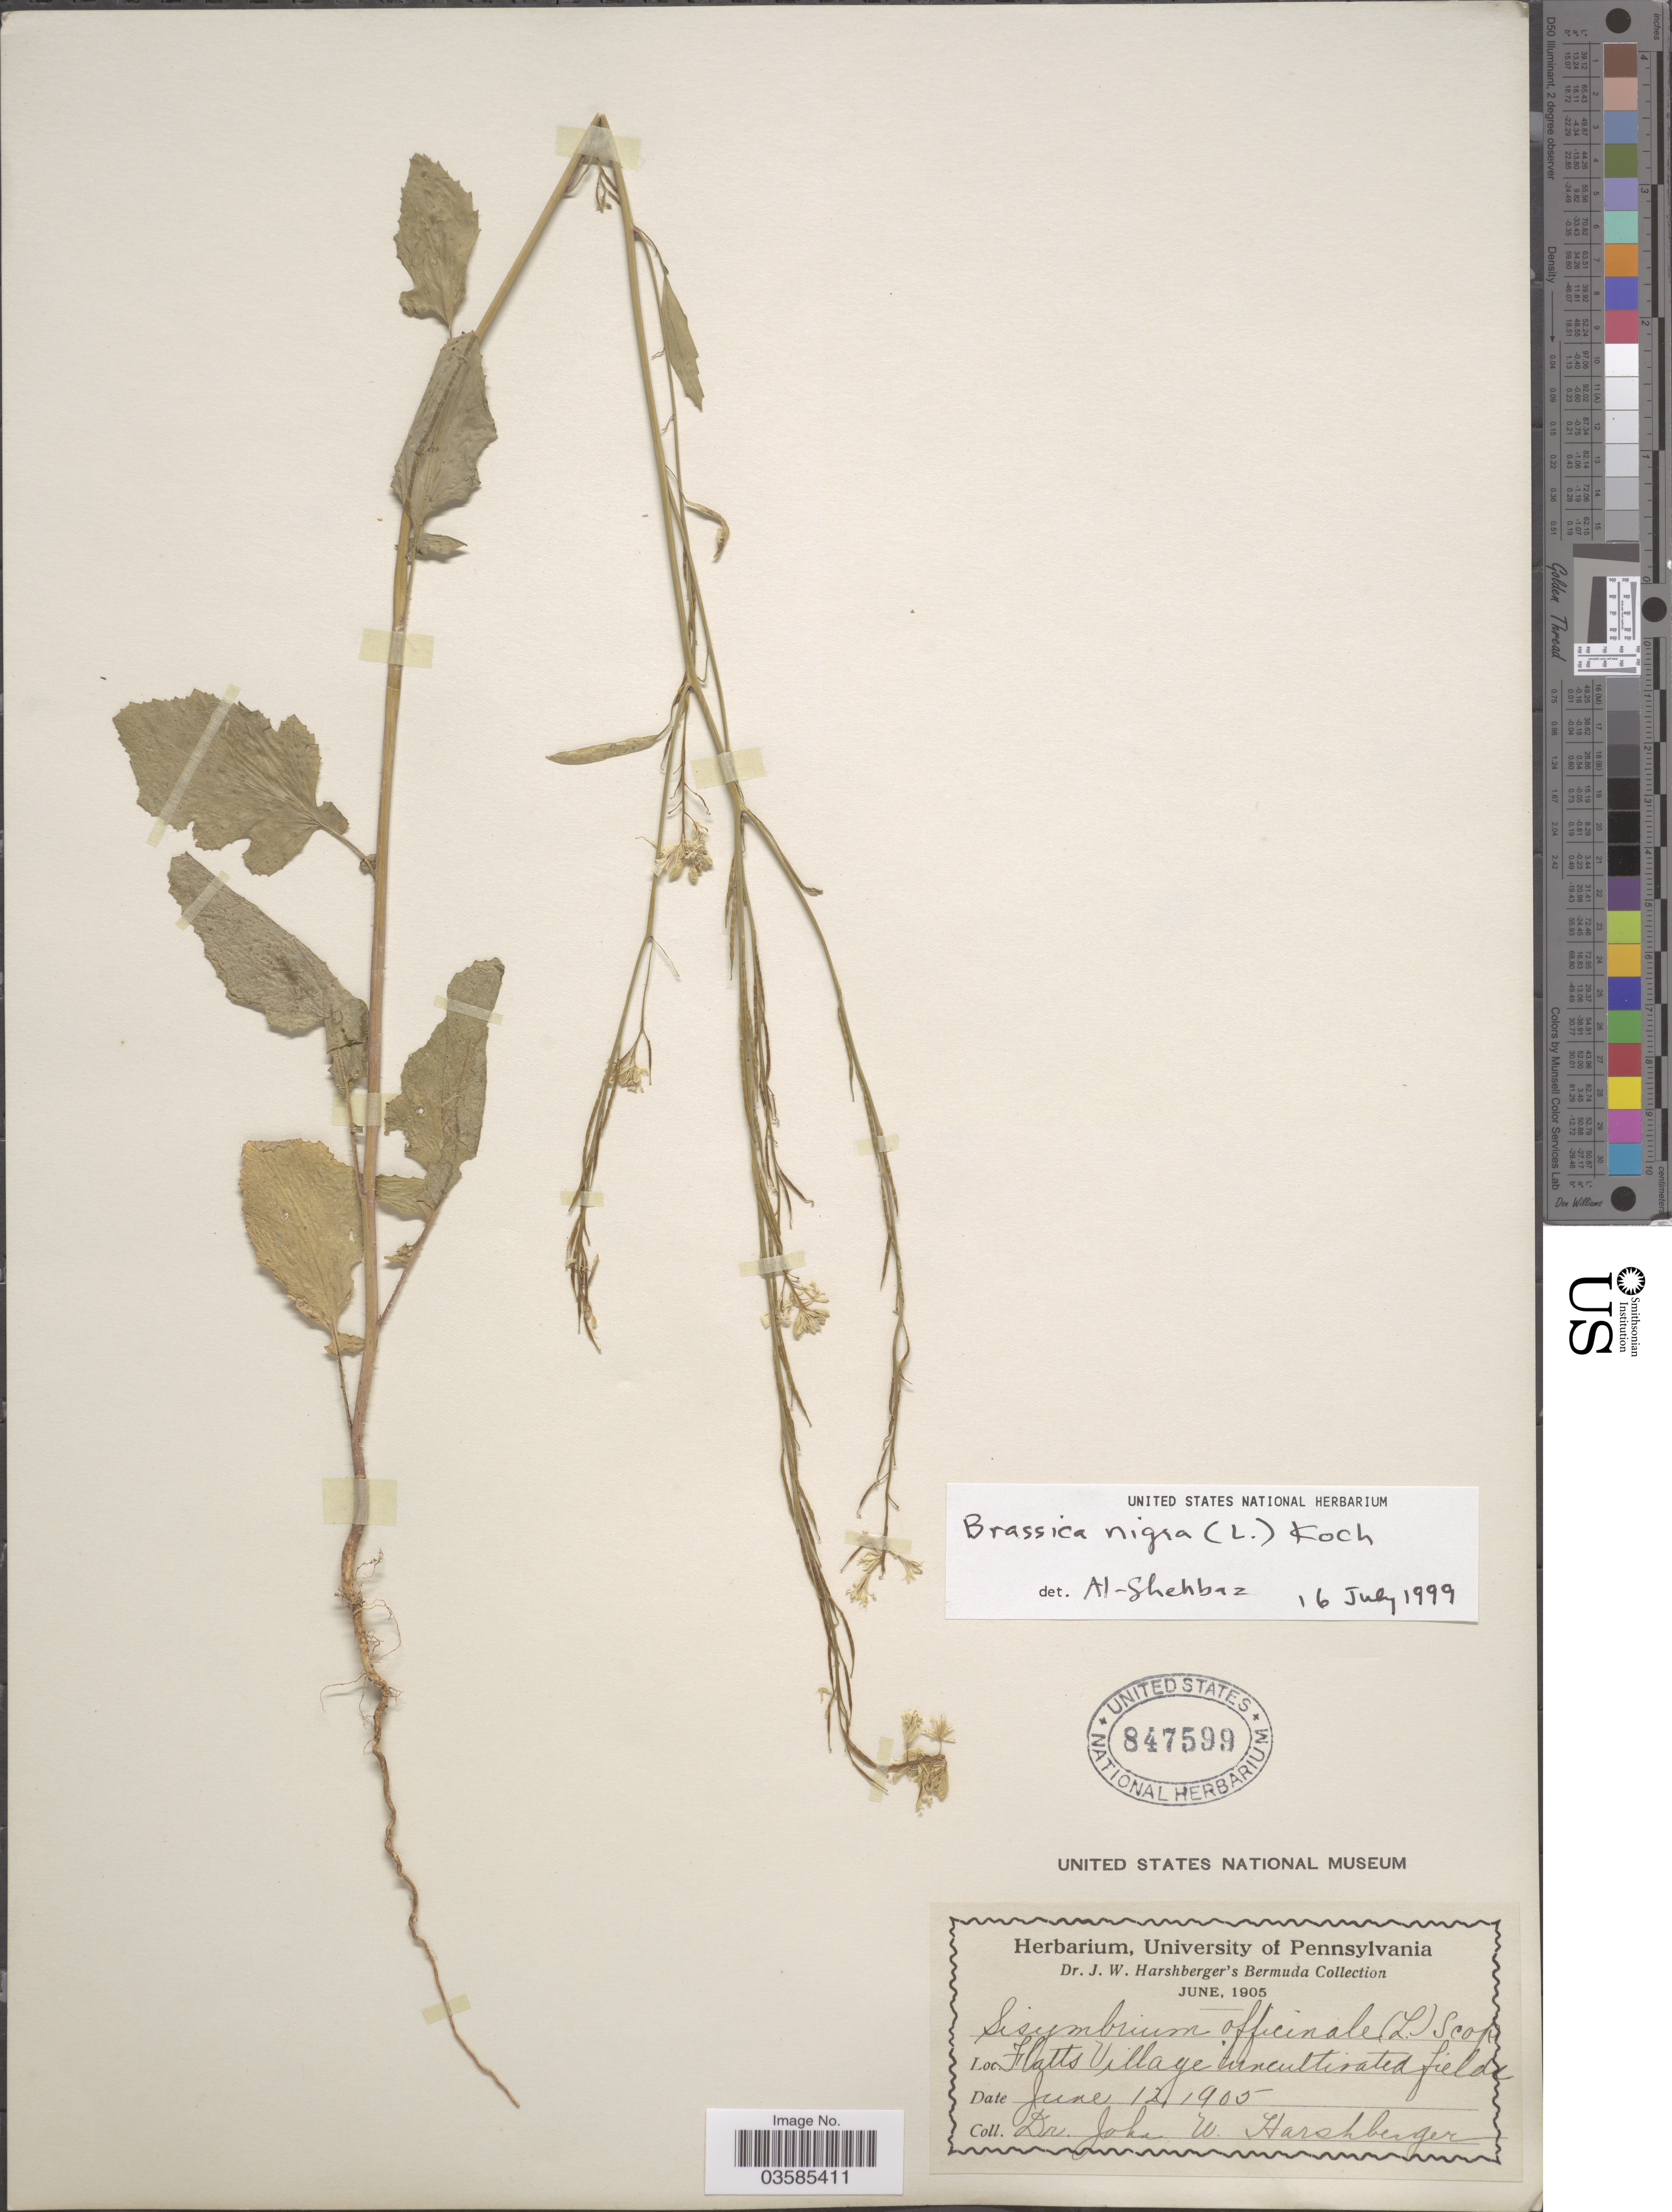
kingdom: Plantae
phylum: Tracheophyta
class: Magnoliopsida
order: Brassicales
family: Brassicaceae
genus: Brassica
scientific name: Brassica nigra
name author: (L.) W.D.J. Koch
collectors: J. W. Harshberger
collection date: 1905-06-12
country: United States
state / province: Pennsylvania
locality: Flatts Village uncultivated field.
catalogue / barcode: US 847599